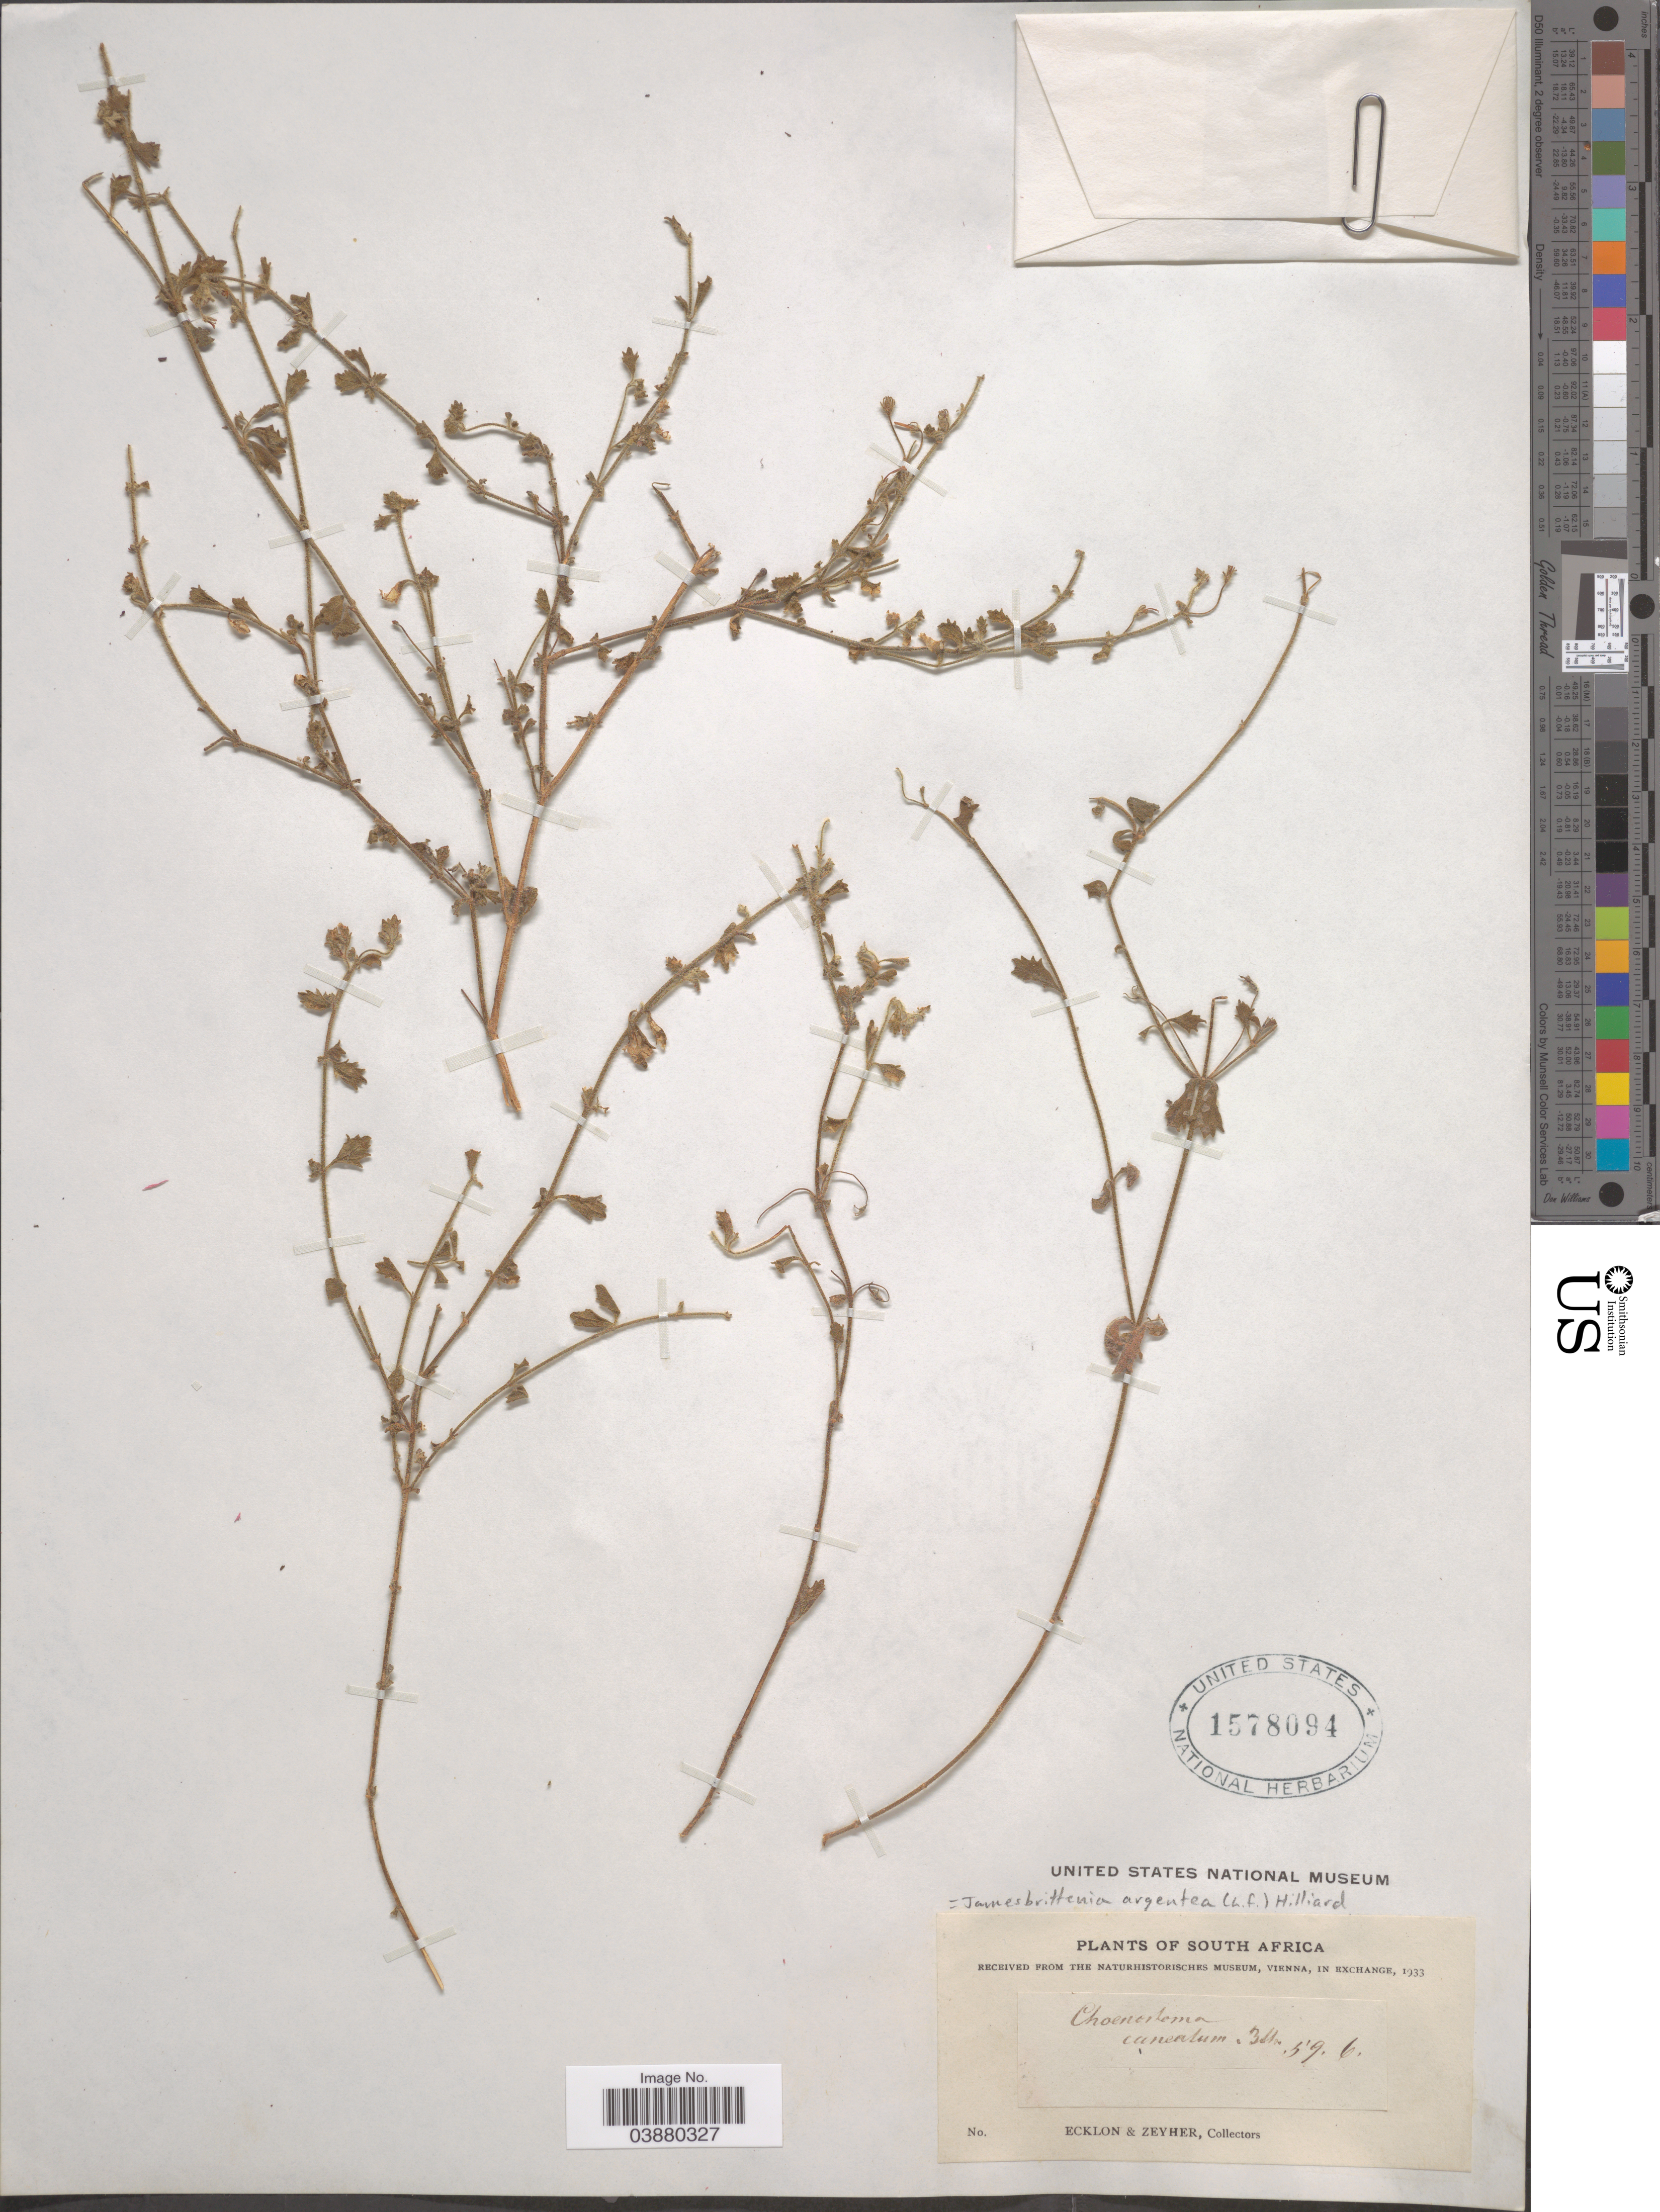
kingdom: Plantae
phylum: Tracheophyta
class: Magnoliopsida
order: Lamiales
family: Scrophulariaceae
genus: Jamesbrittenia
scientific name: Jamesbrittenia argentea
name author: (L. f.) Hilliard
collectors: -. Ecklon & -. Zeyher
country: South Africa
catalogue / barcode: US 1578094